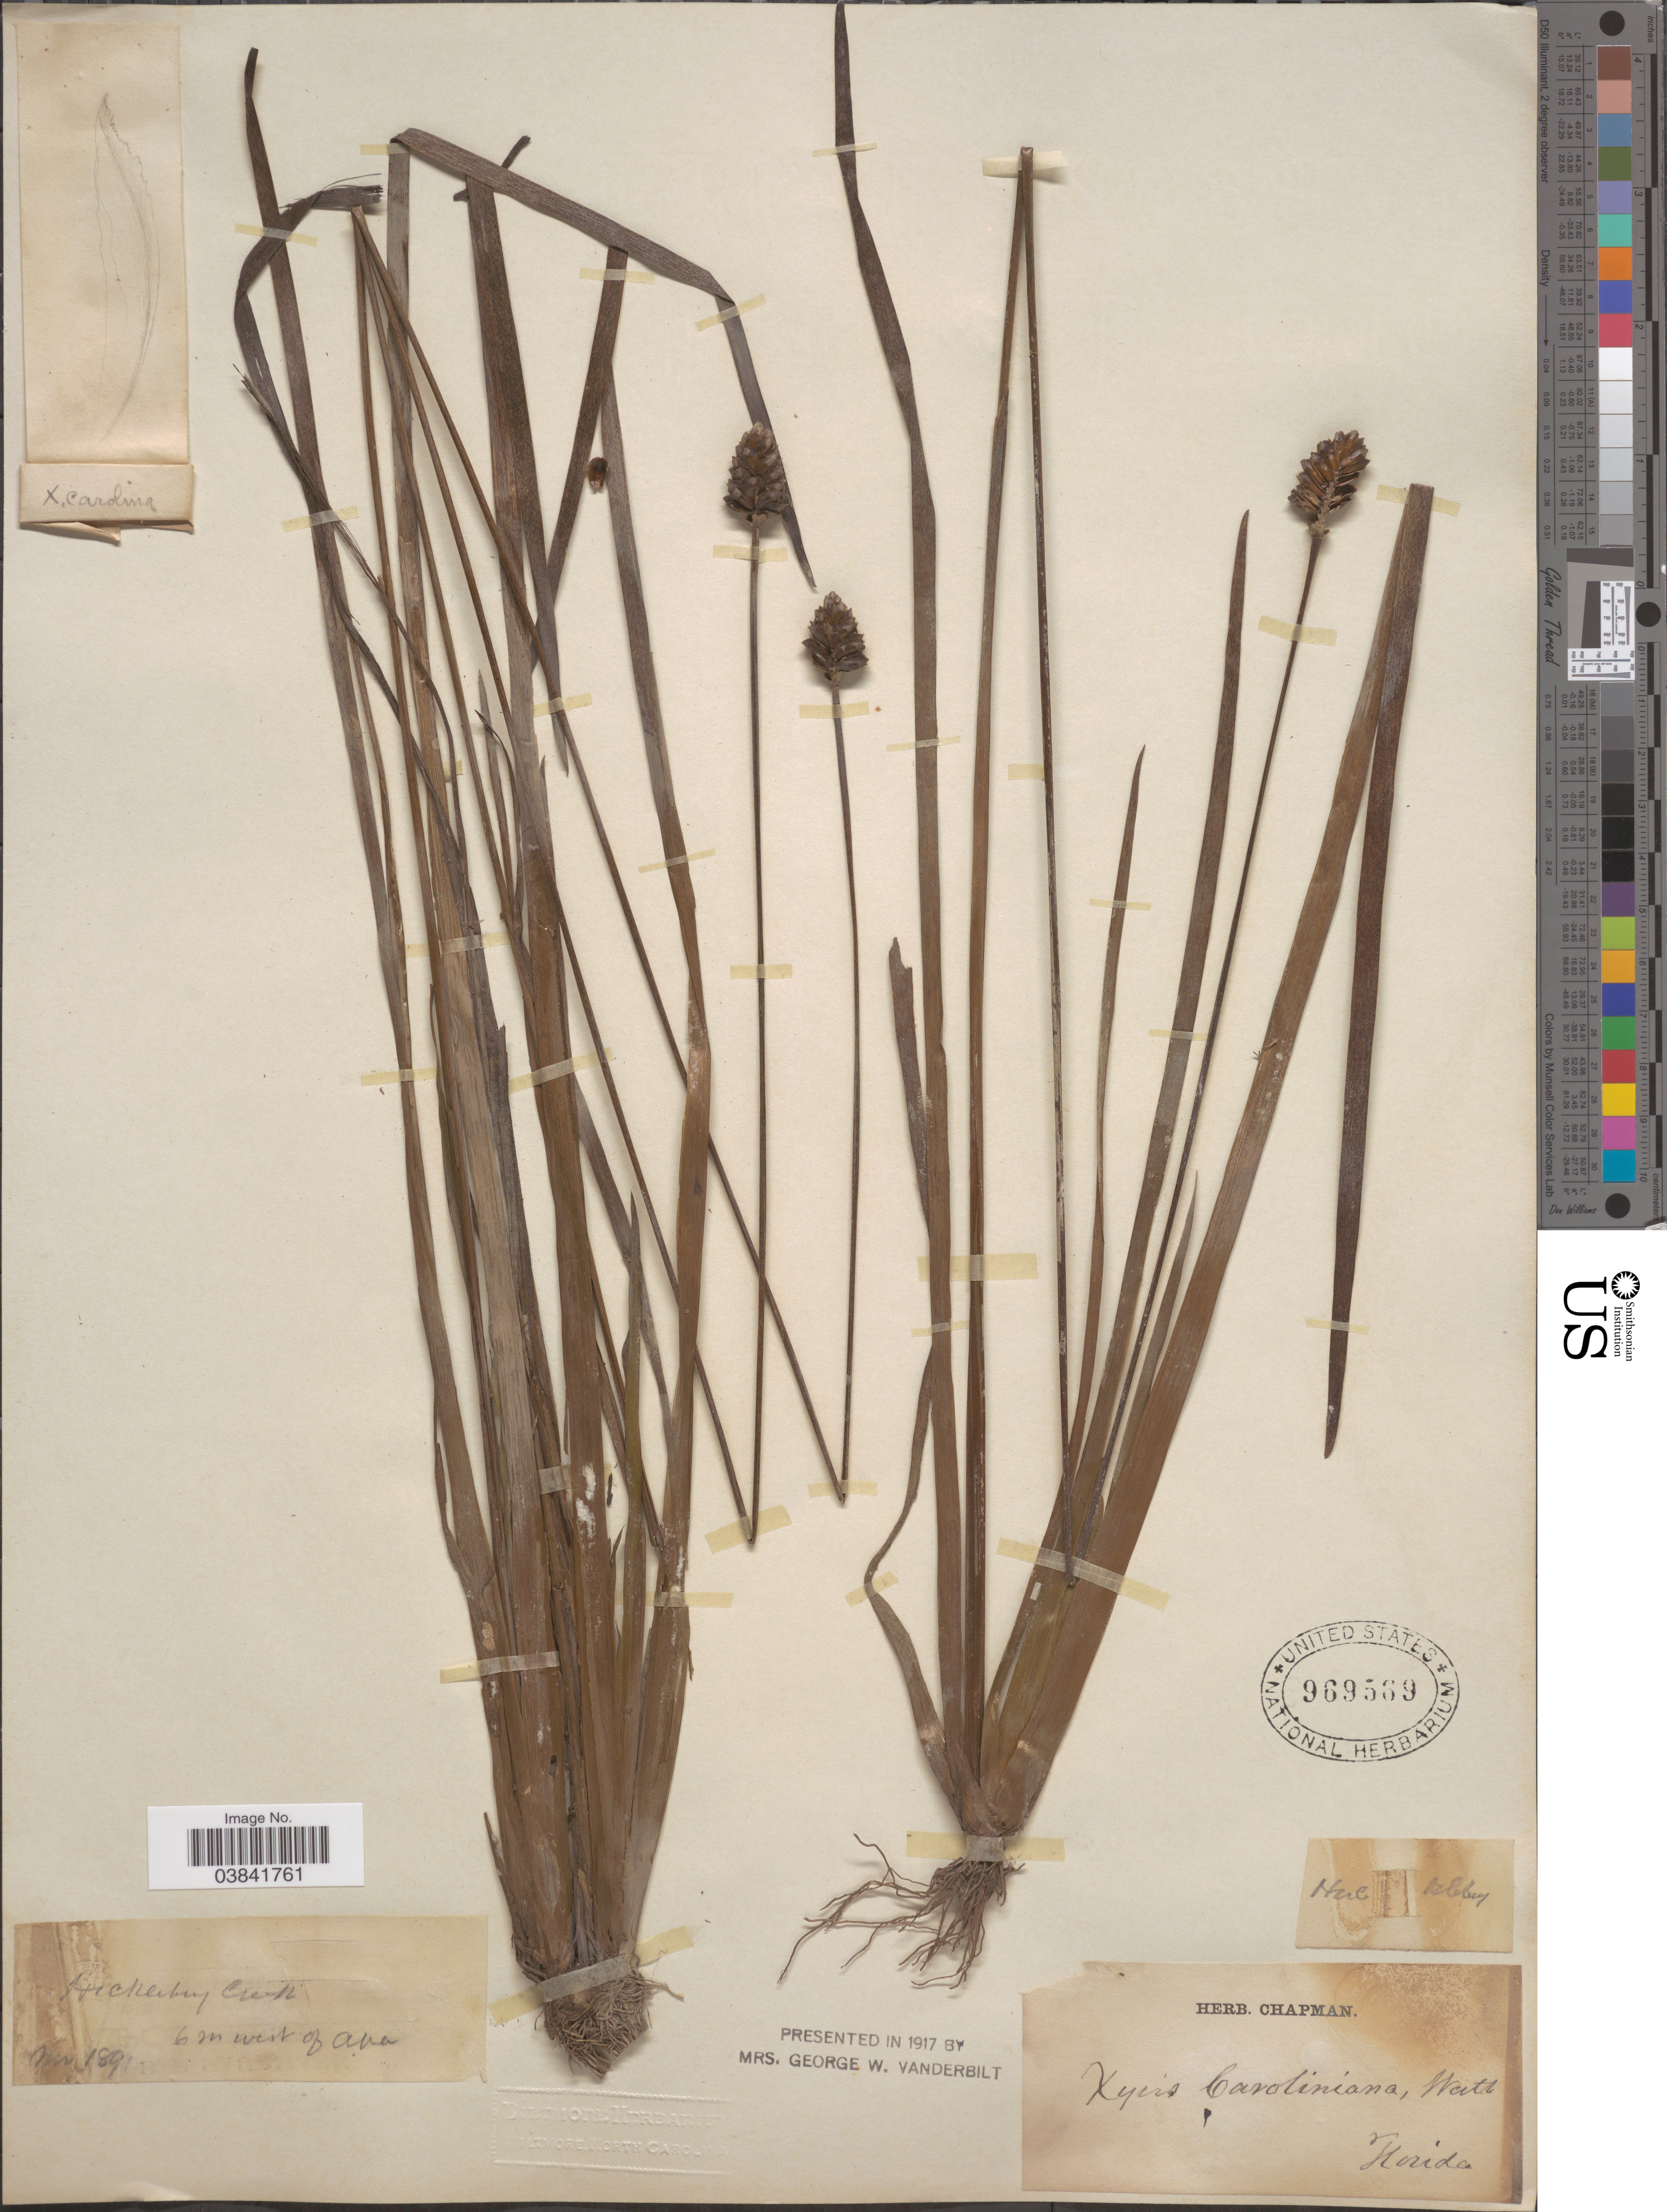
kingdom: Plantae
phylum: Tracheophyta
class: Liliopsida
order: Poales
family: Xyridaceae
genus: Xyris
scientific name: Xyris platylepis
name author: Chapm.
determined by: Strong, Mark T., (BOT), Smithsonian Institution - National Museum of Natural History (UNITED STATES)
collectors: ex herb. Chapman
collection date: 1891-03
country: United States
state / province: Florida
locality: Hickory Creek. 6 m west of Apa.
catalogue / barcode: US 969569